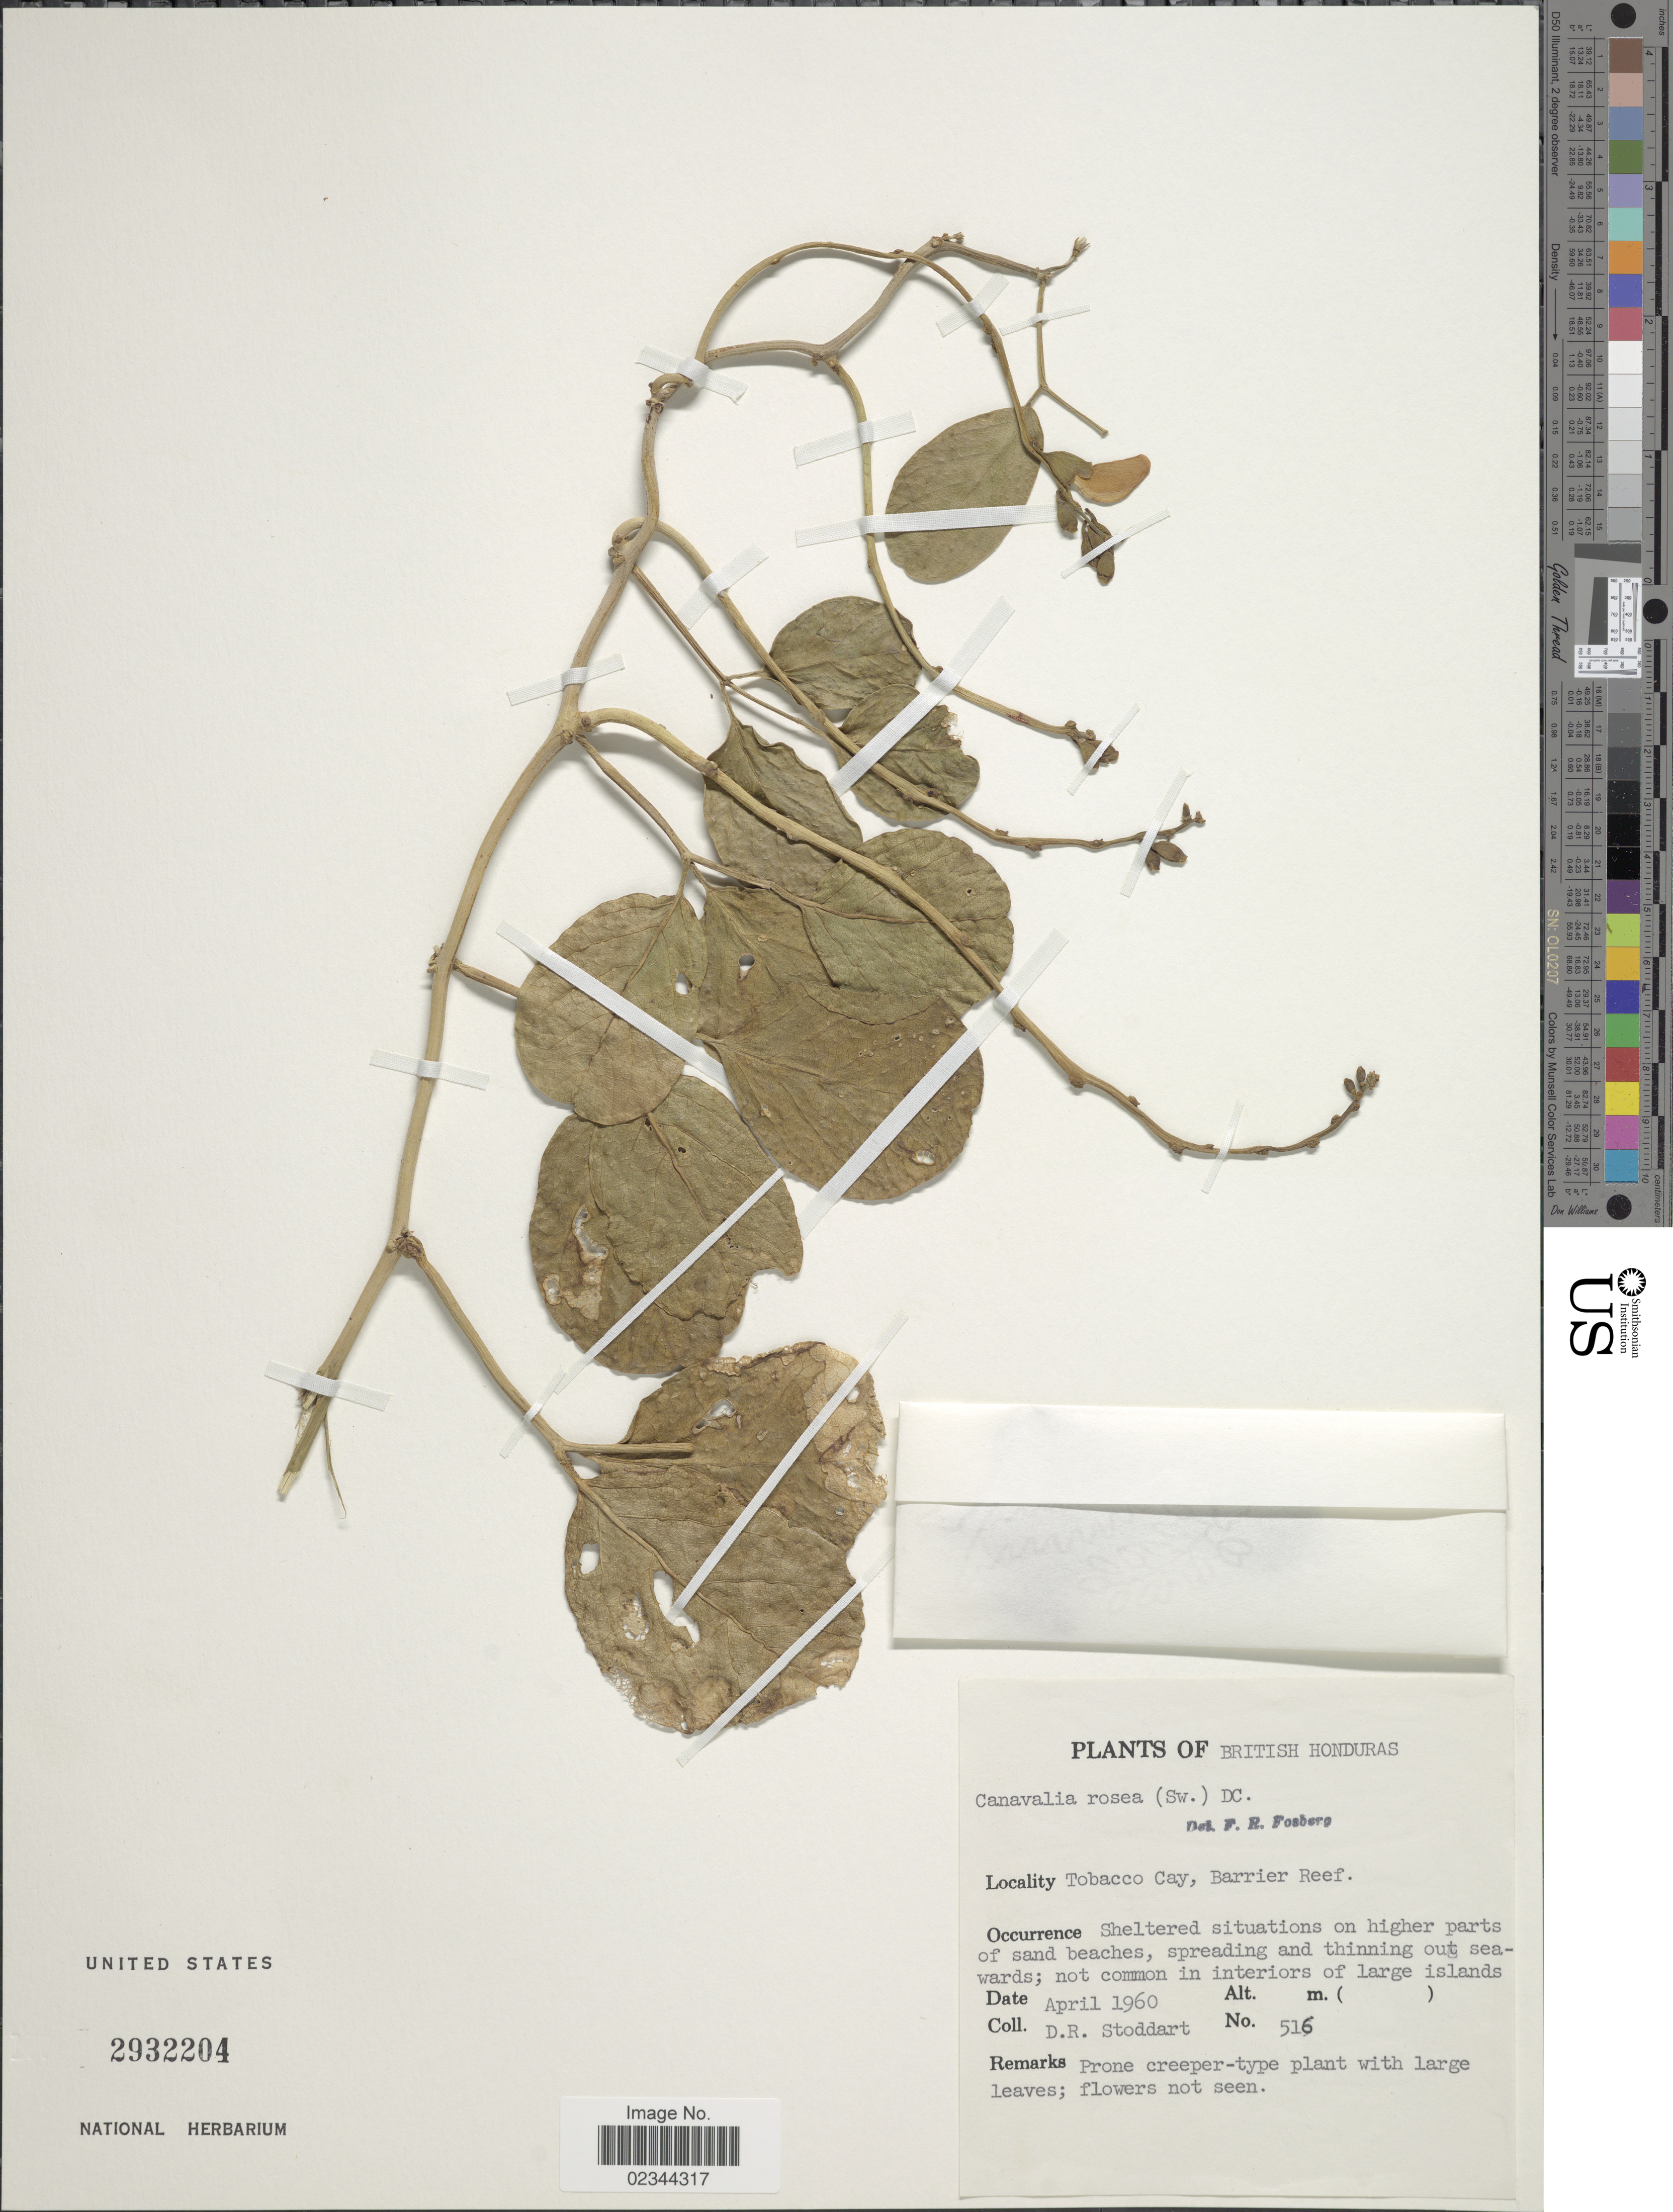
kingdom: Plantae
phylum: Tracheophyta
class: Magnoliopsida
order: Fabales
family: Fabaceae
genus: Canavalia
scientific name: Canavalia rosea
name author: (Sw.) DC.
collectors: D. R. Stoddart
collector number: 516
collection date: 1960-04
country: Belize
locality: British Honduras, Barrier Reef, Tobacco Cay, on higher parts of sand beaches.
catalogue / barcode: US 2932204